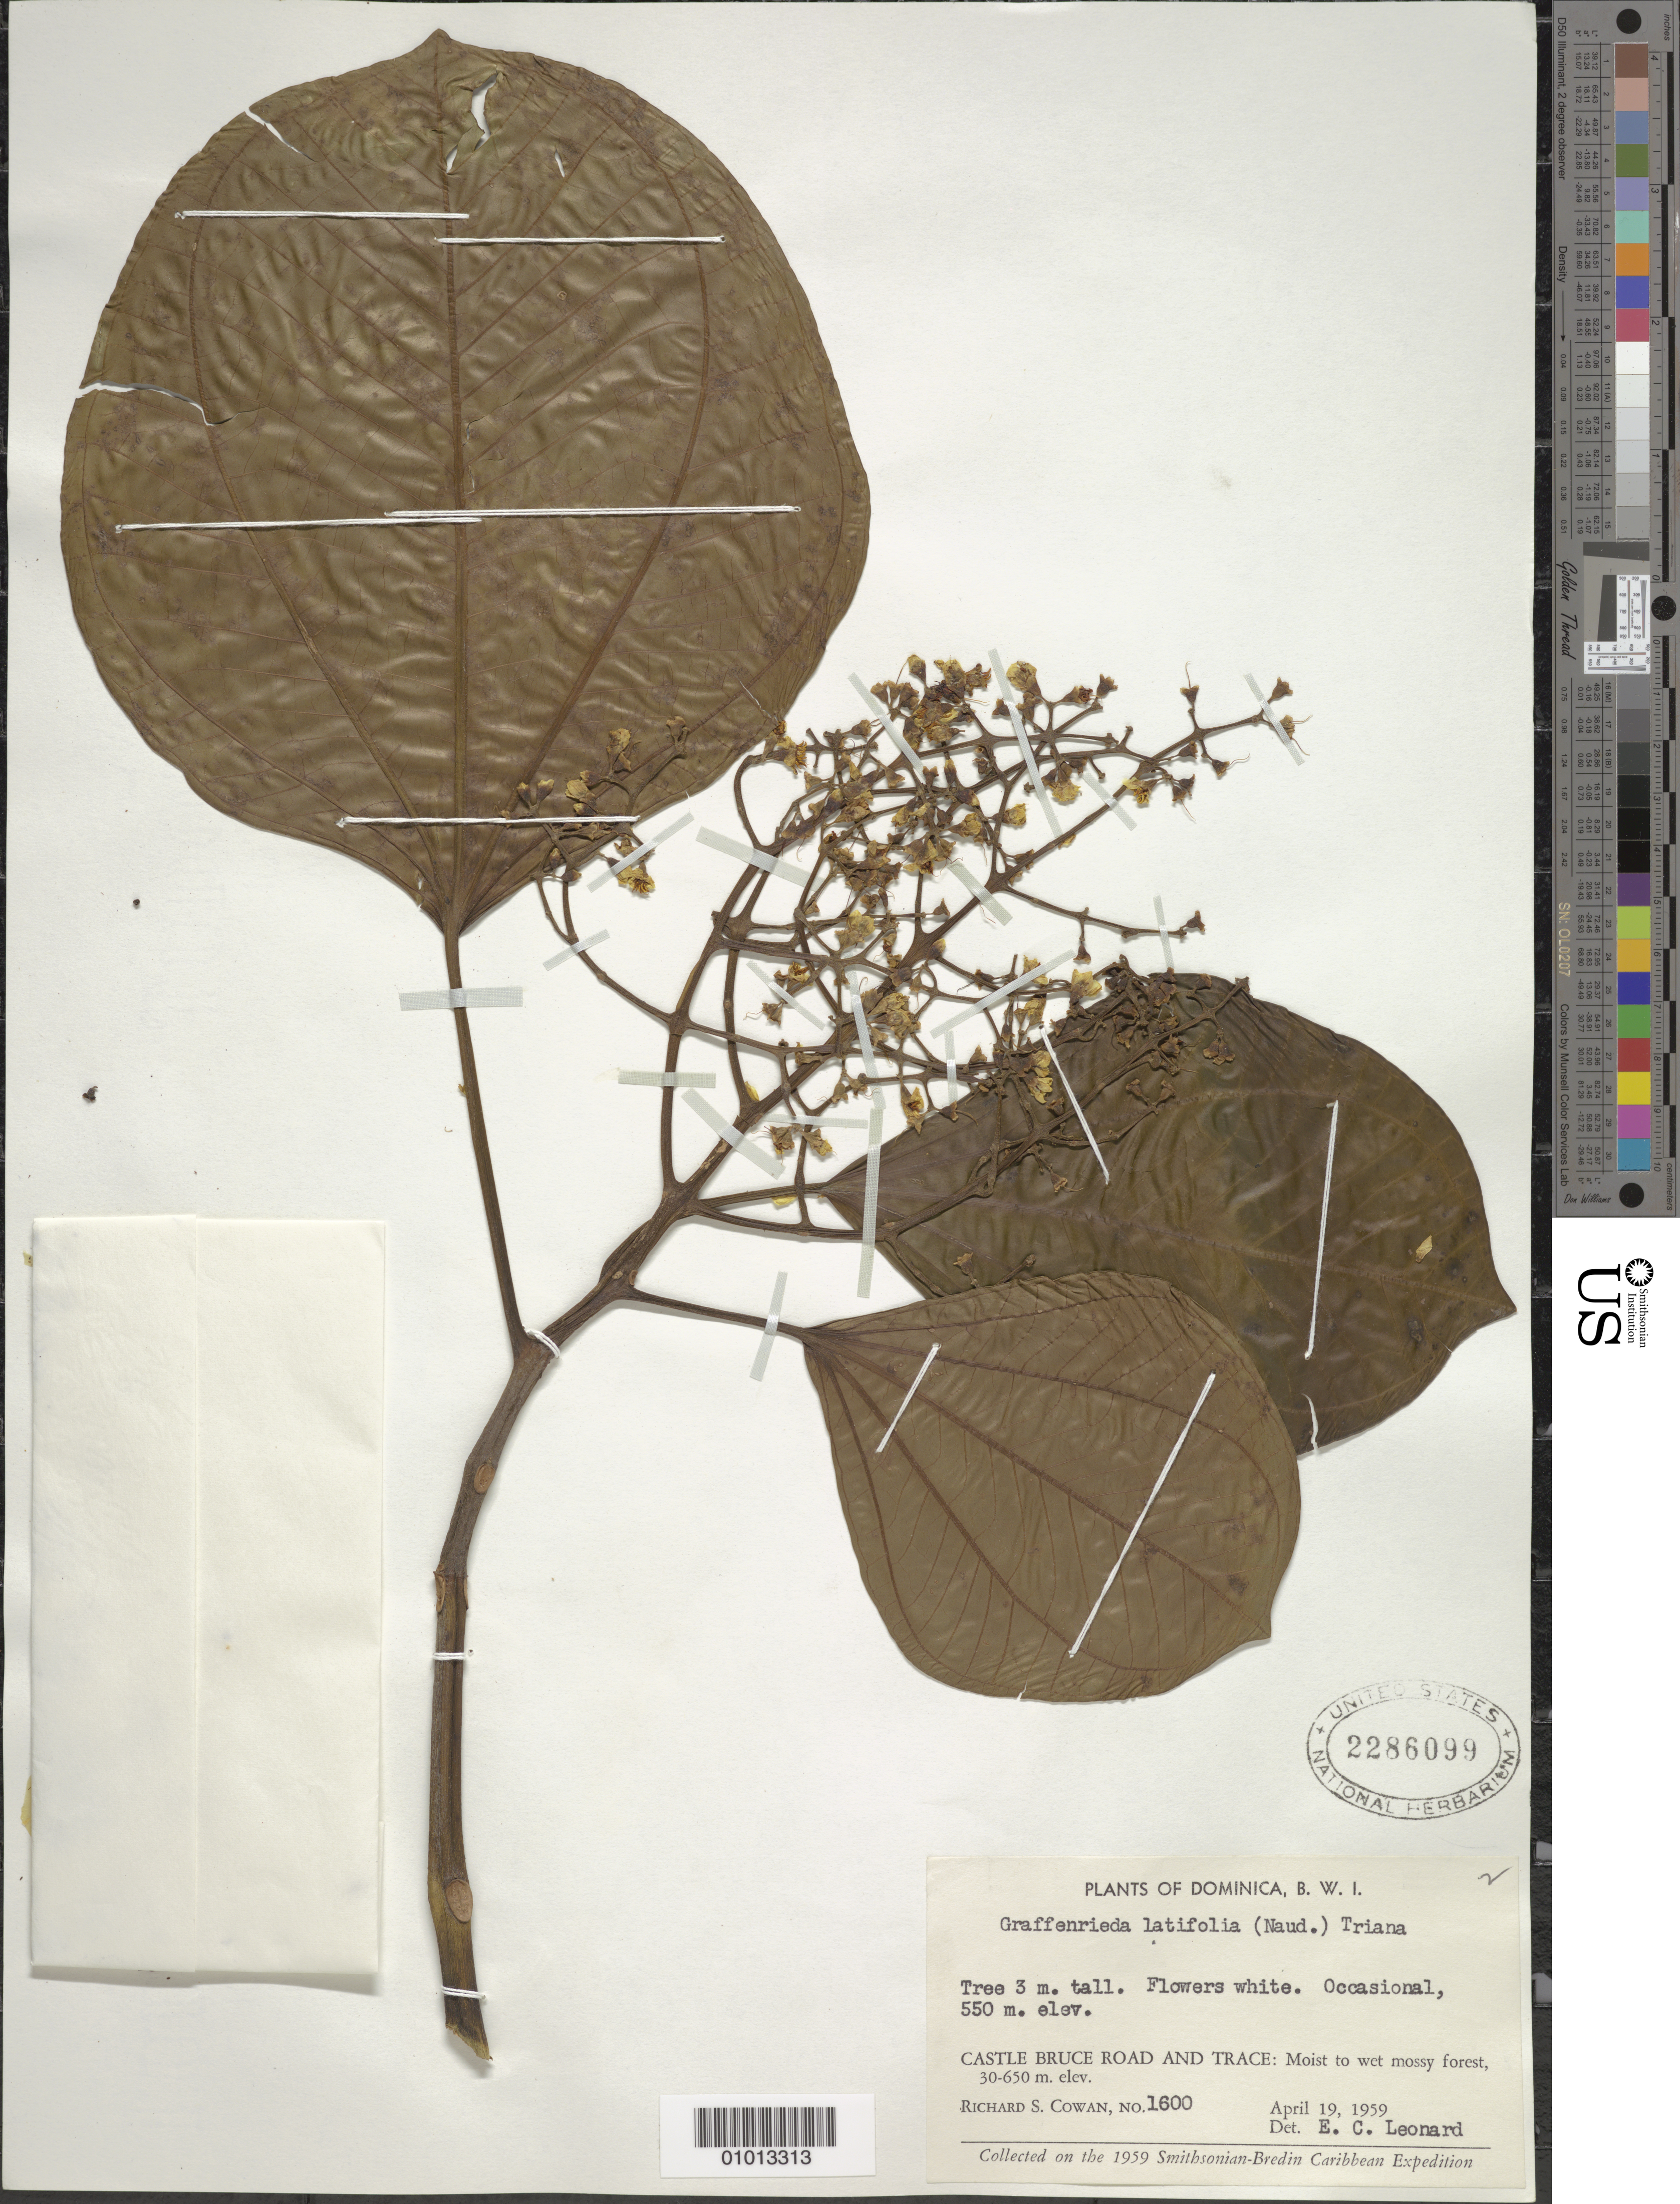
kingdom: Plantae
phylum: Tracheophyta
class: Magnoliopsida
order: Myrtales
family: Melastomataceae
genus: Graffenrieda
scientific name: Graffenrieda latifolia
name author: (Naudin) Triana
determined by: Leonard, Emery C., (US)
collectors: R. S. Cowan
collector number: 1600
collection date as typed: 19 Apr 1959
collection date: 1959-04-19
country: Dominica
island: Dominica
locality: Castle Bruce Road and Trace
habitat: Moist to wet mossy forest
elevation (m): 550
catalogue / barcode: US 2286099